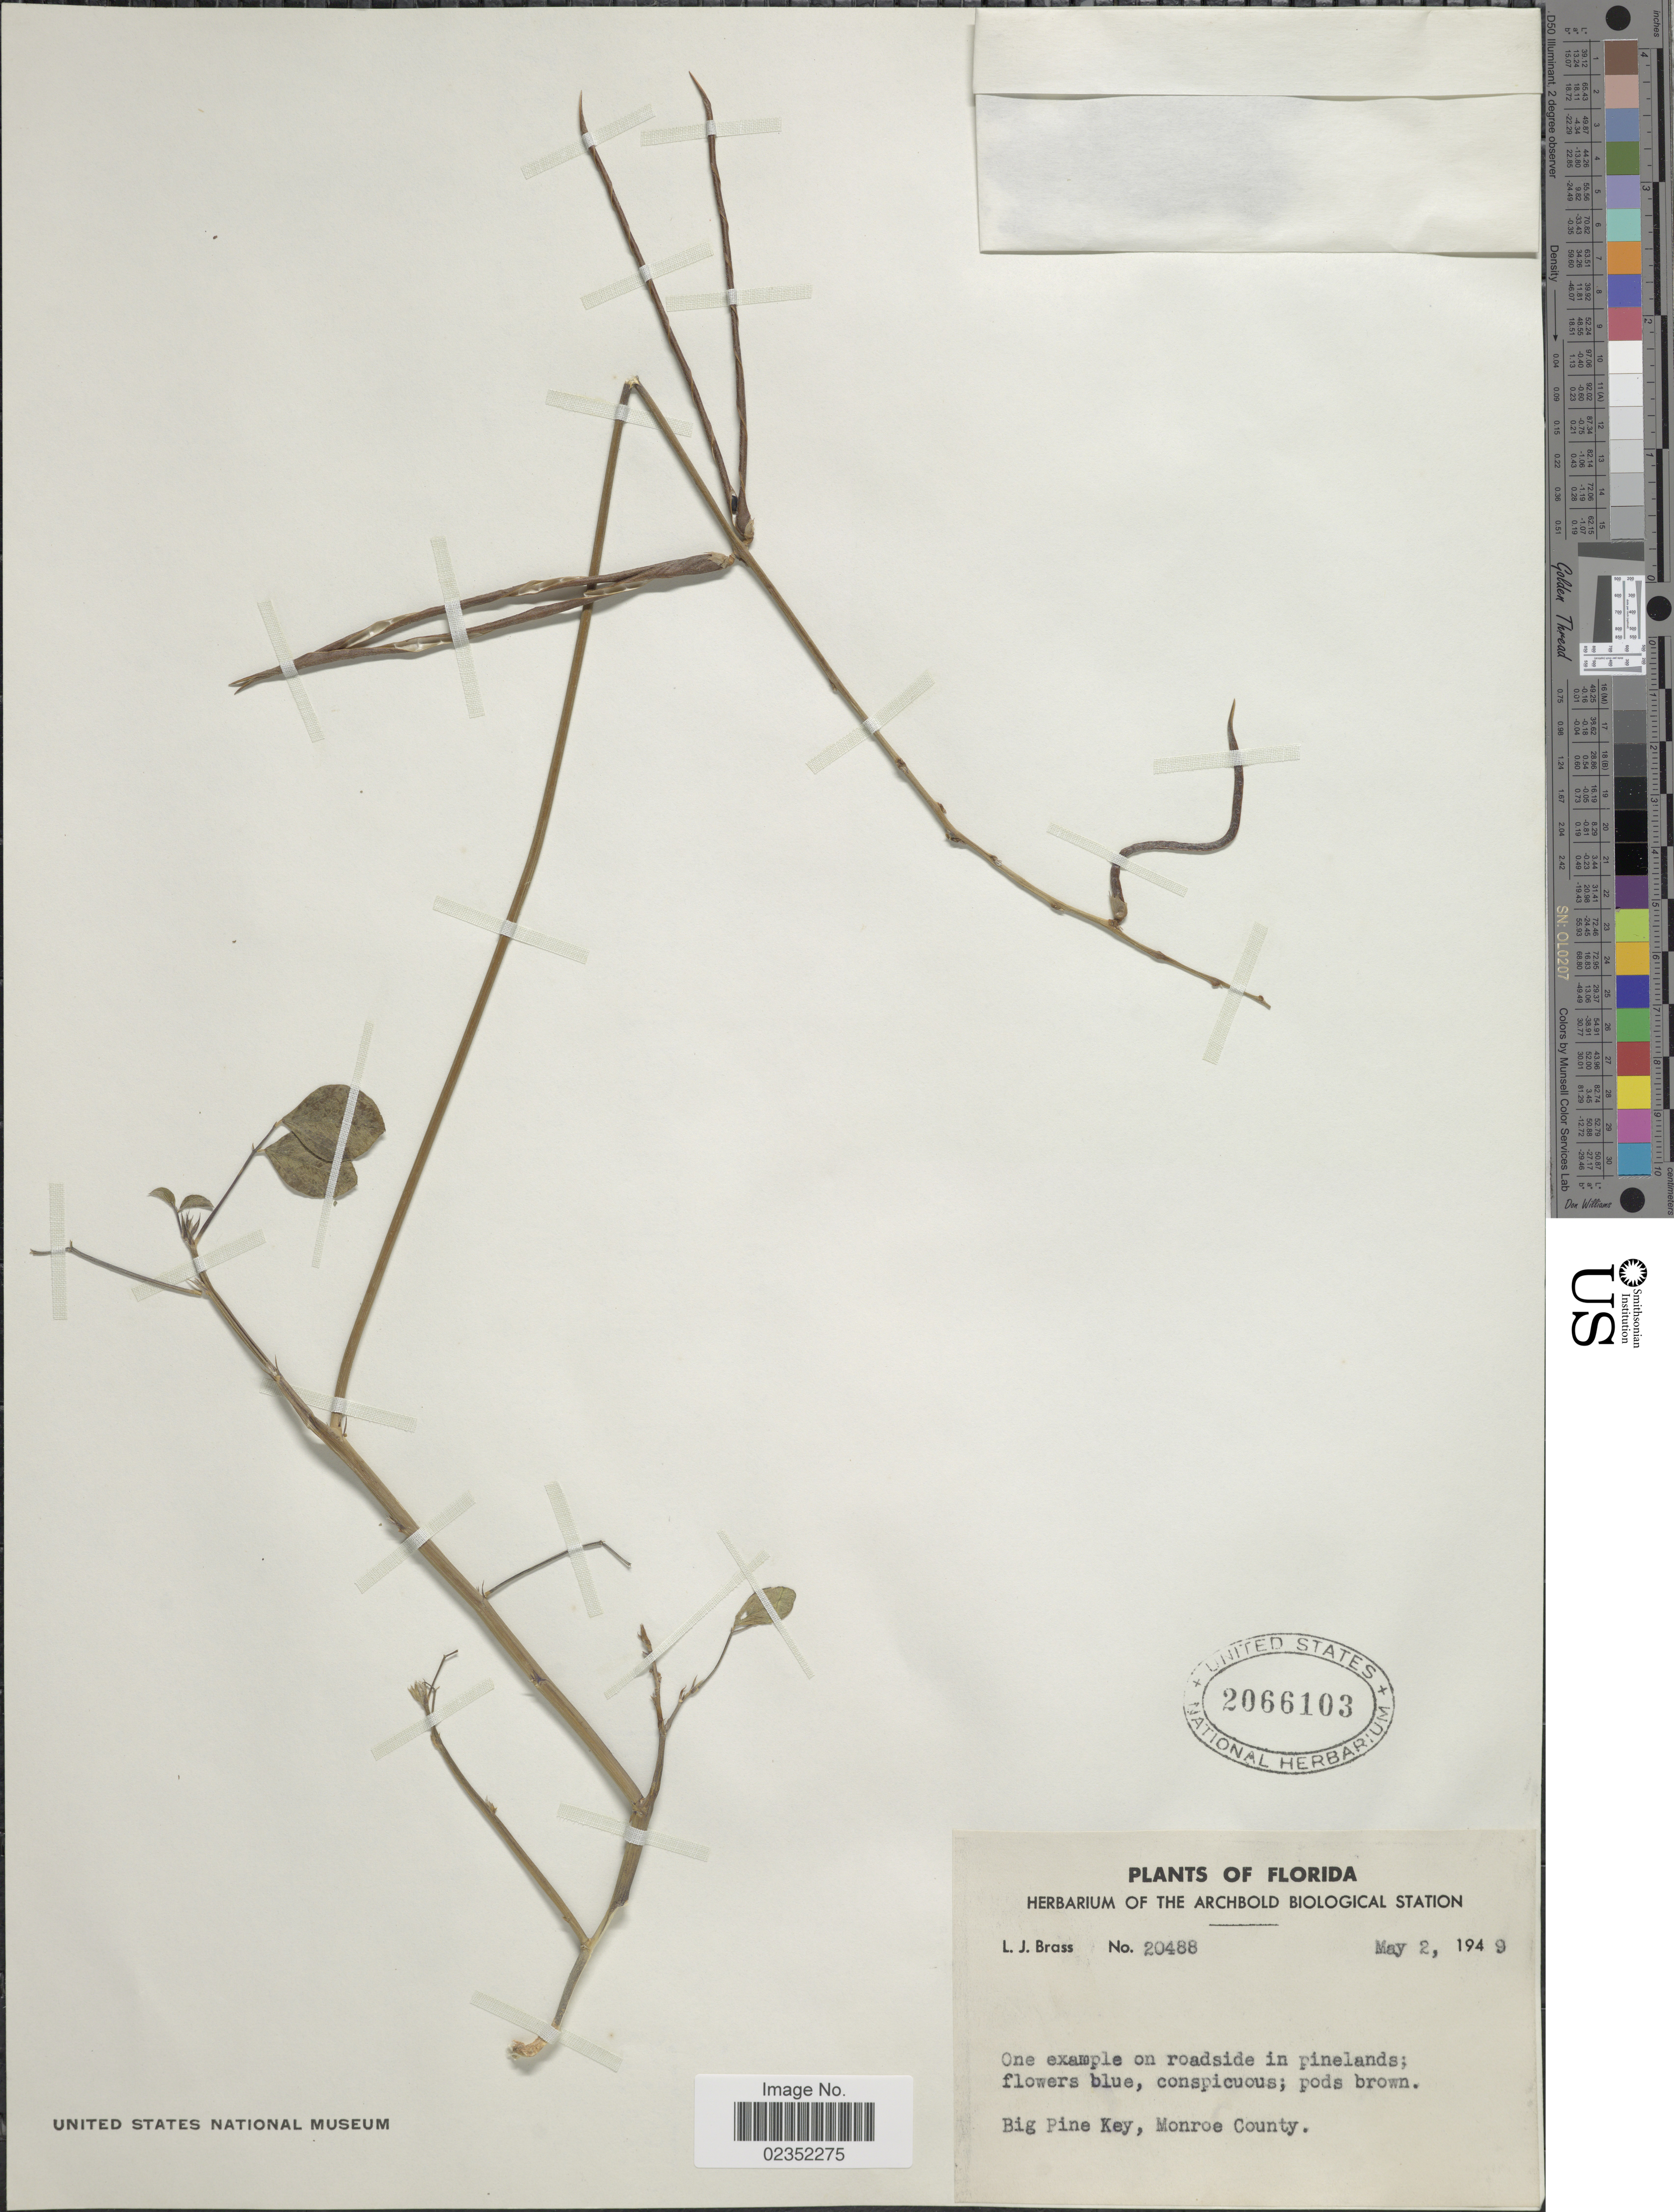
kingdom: Plantae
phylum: Tracheophyta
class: Magnoliopsida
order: Fabales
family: Fabaceae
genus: Macroptilium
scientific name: Macroptilium lathyroides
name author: (L.) Urb.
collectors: L. J. Brass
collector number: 20488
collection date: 1949-05-02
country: United States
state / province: Florida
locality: Big Pine Key, Monroe County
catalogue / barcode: US 2066103